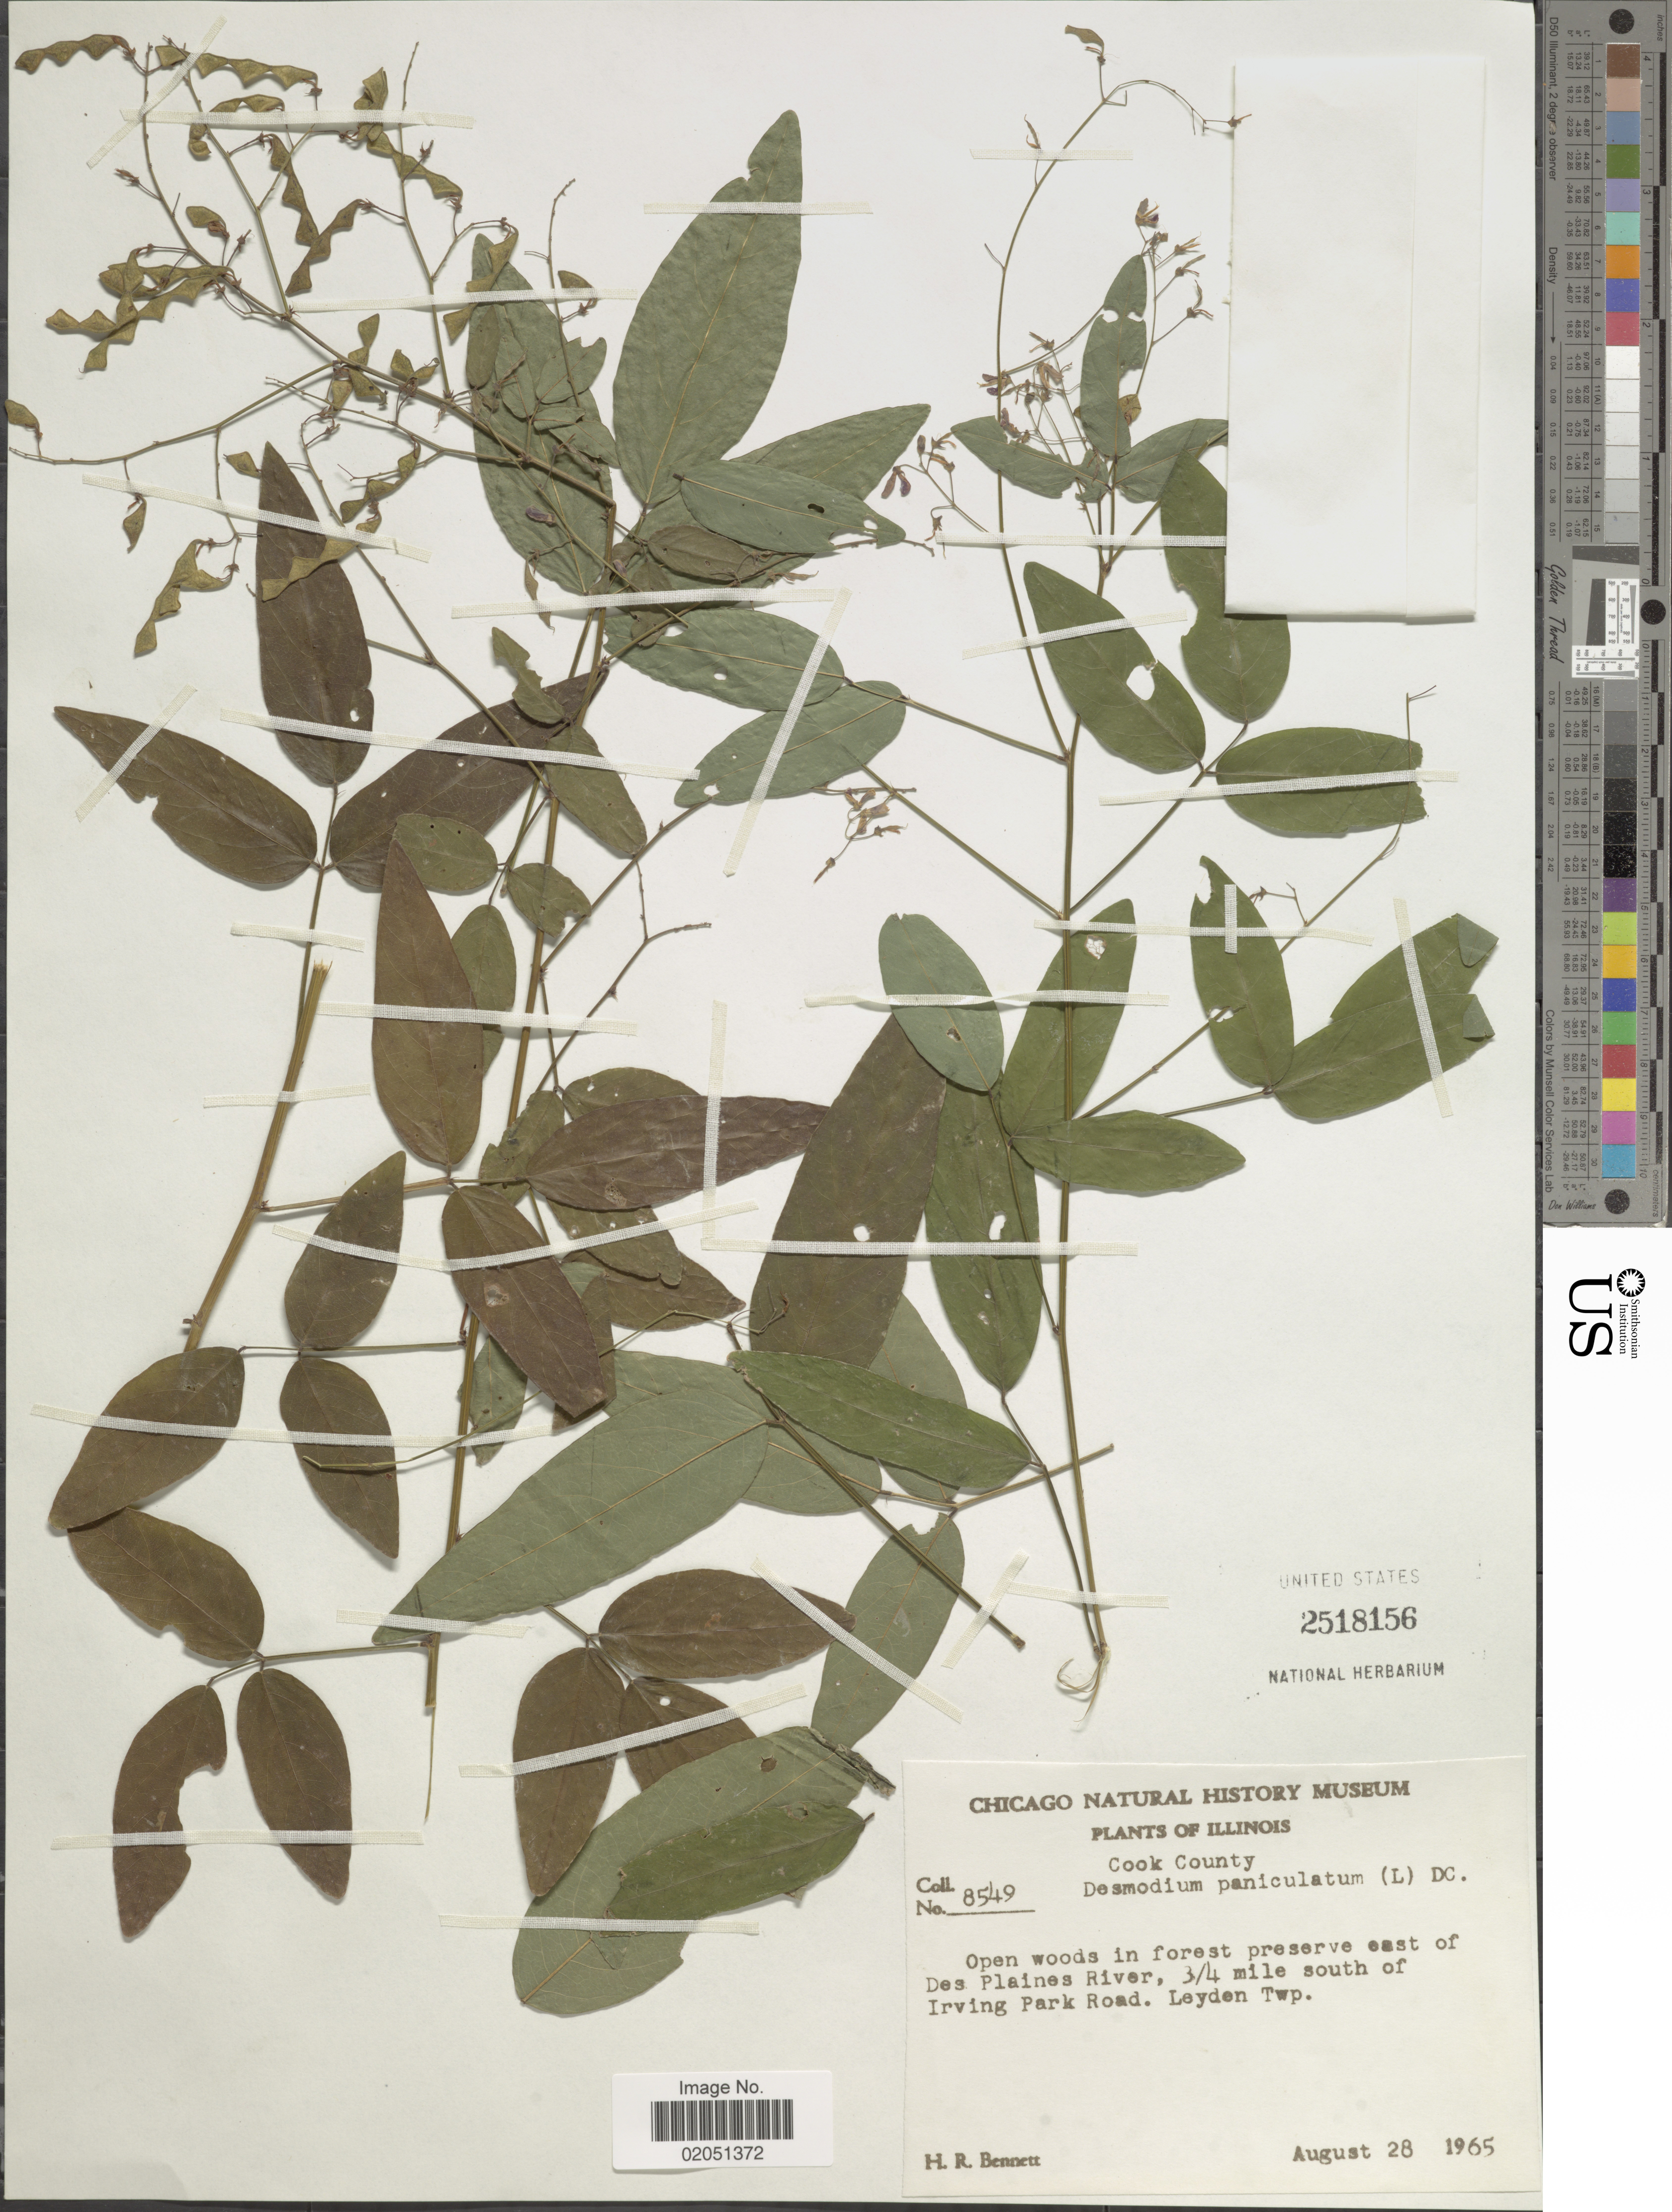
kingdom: Plantae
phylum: Tracheophyta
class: Magnoliopsida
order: Fabales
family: Fabaceae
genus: Desmodium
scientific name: Desmodium paniculatum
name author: (L.) DC.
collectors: H. R. Bennett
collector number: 8549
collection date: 1965-08-28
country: United States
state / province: Illinois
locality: Cook County, open woods in forest preserve of Des Plaines River, 3/4 mile south of Irving Park Road, Leyden Twp.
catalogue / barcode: US 2518156